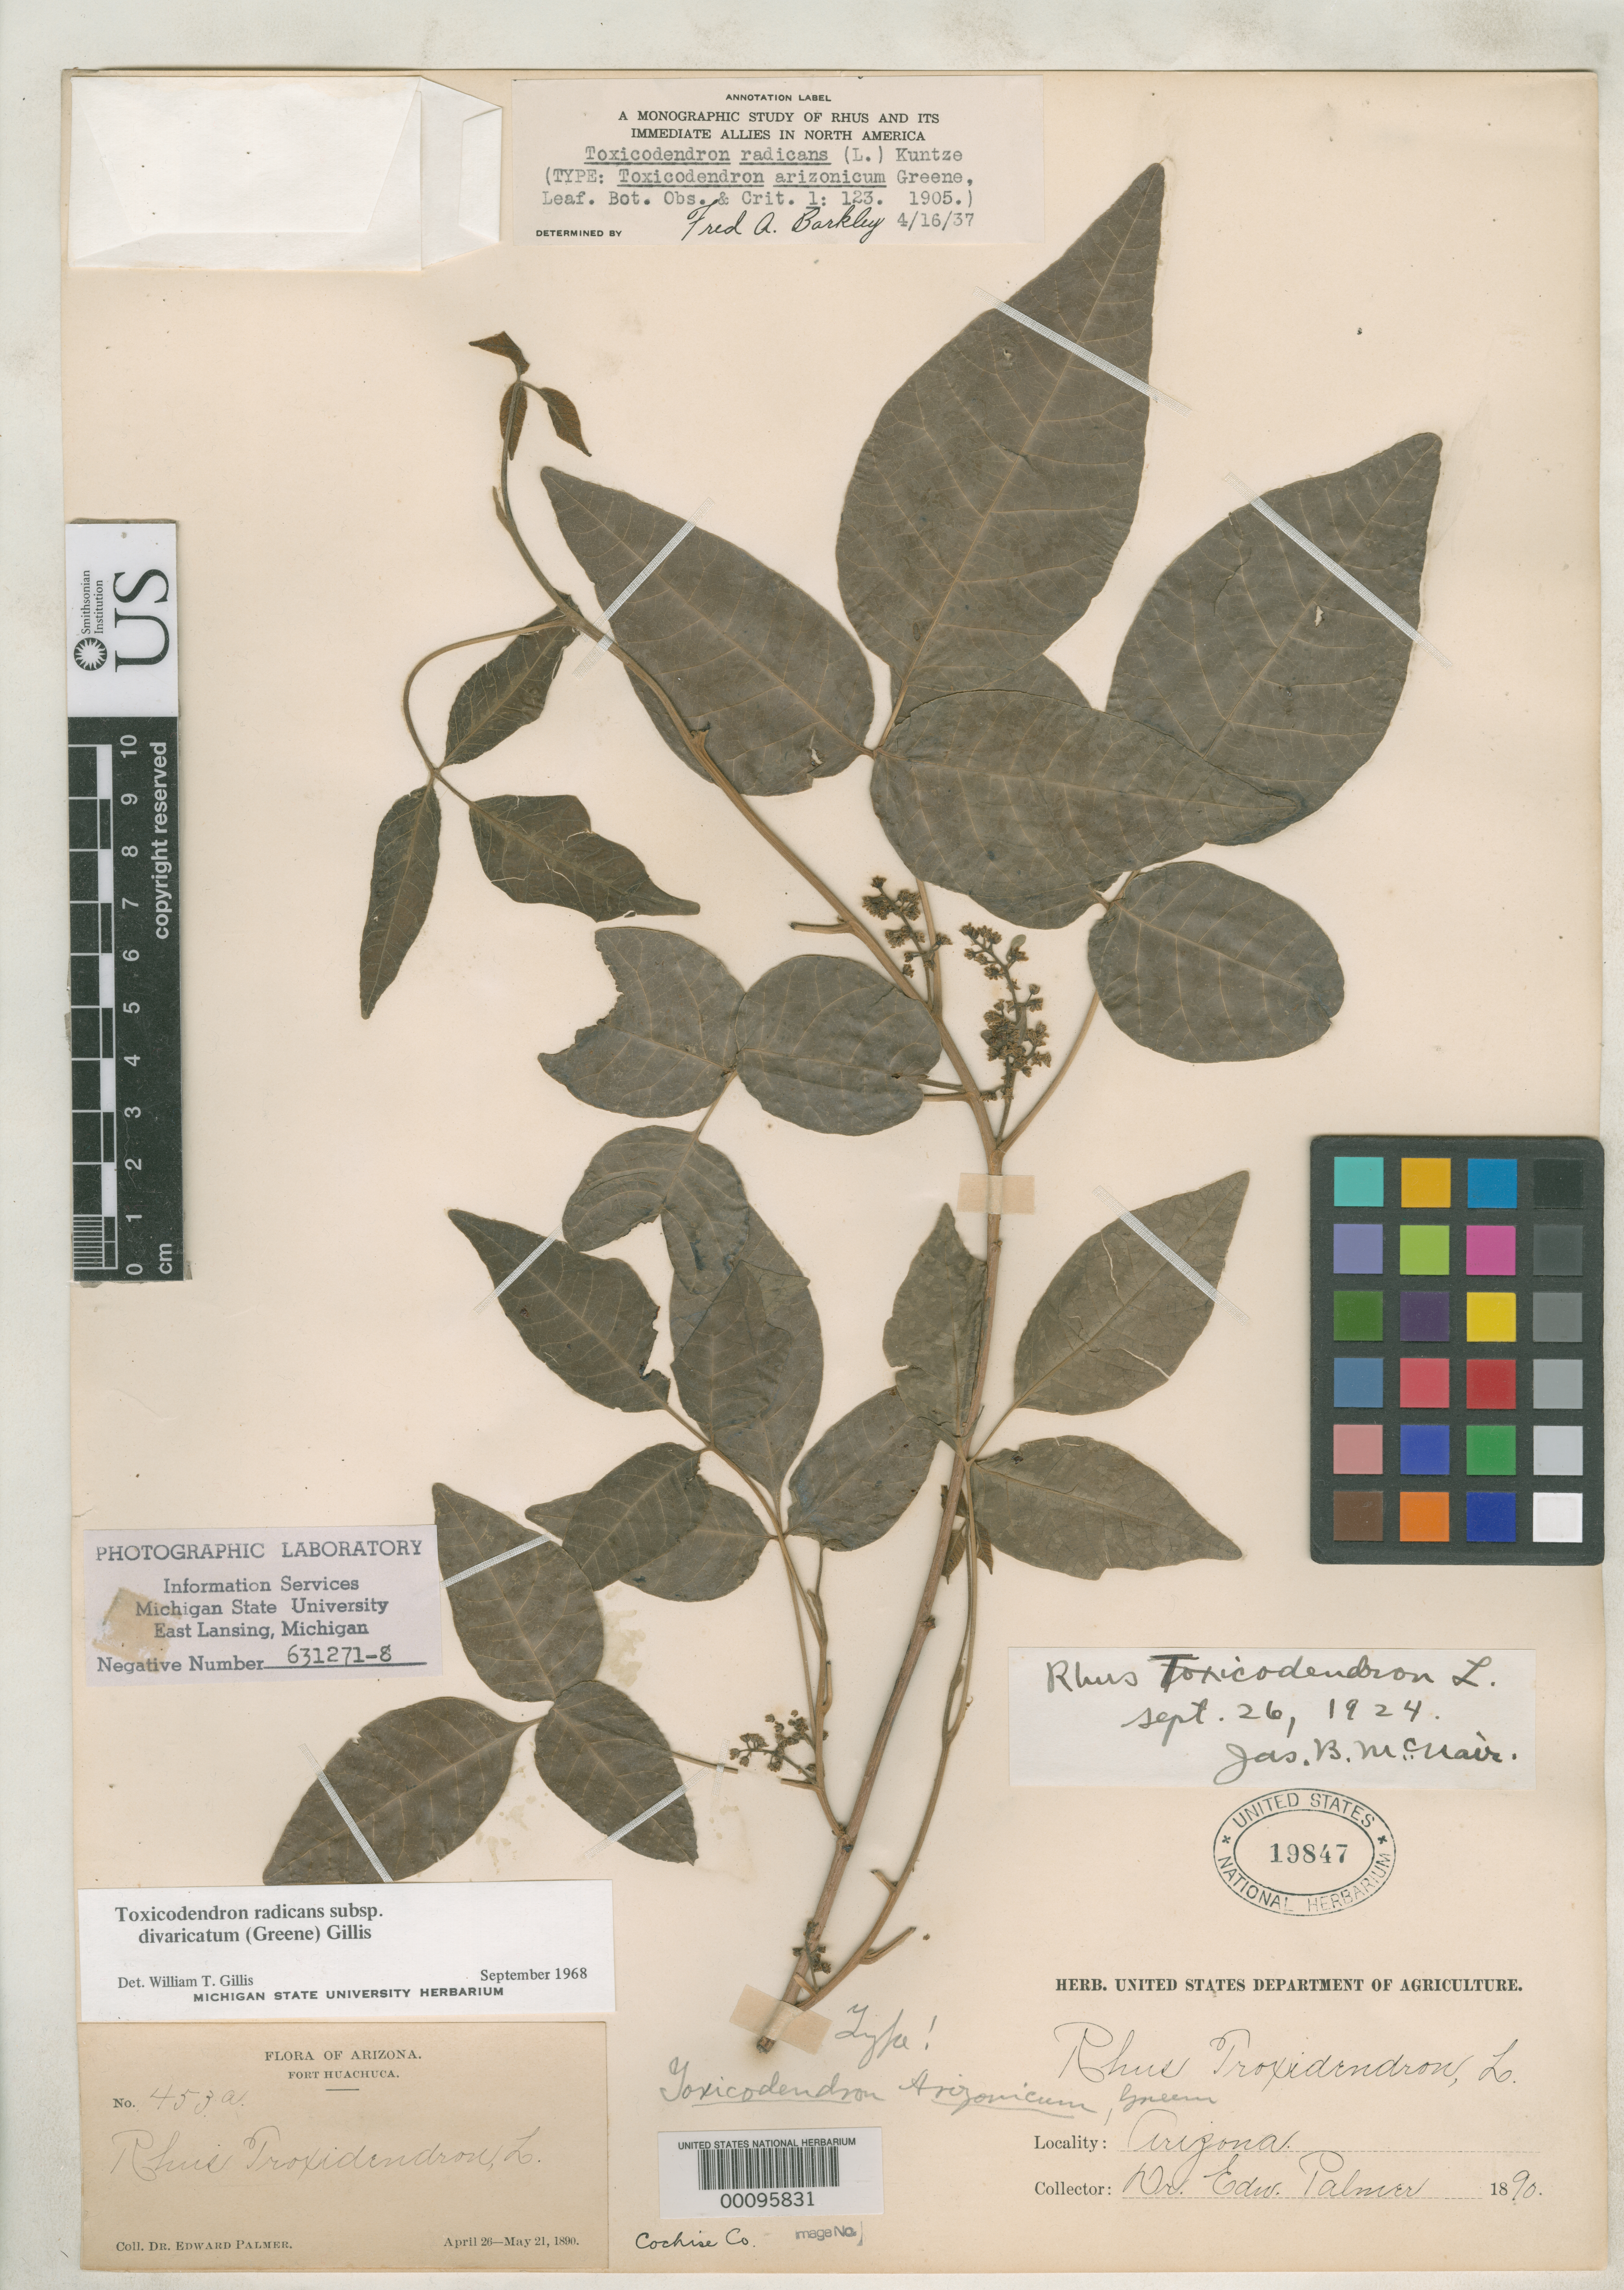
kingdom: Plantae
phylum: Tracheophyta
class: Magnoliopsida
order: Sapindales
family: Anacardiaceae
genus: Toxicodendron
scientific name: Toxicodendron arizonicum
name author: Greene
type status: Isotype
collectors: E. Palmer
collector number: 453 A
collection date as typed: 26 Apr 1890 to 21 May 1890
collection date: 1890-04-26/1890-05-21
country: United States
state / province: Arizona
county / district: Cochise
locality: Ft. Huachuca.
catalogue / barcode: US 19847